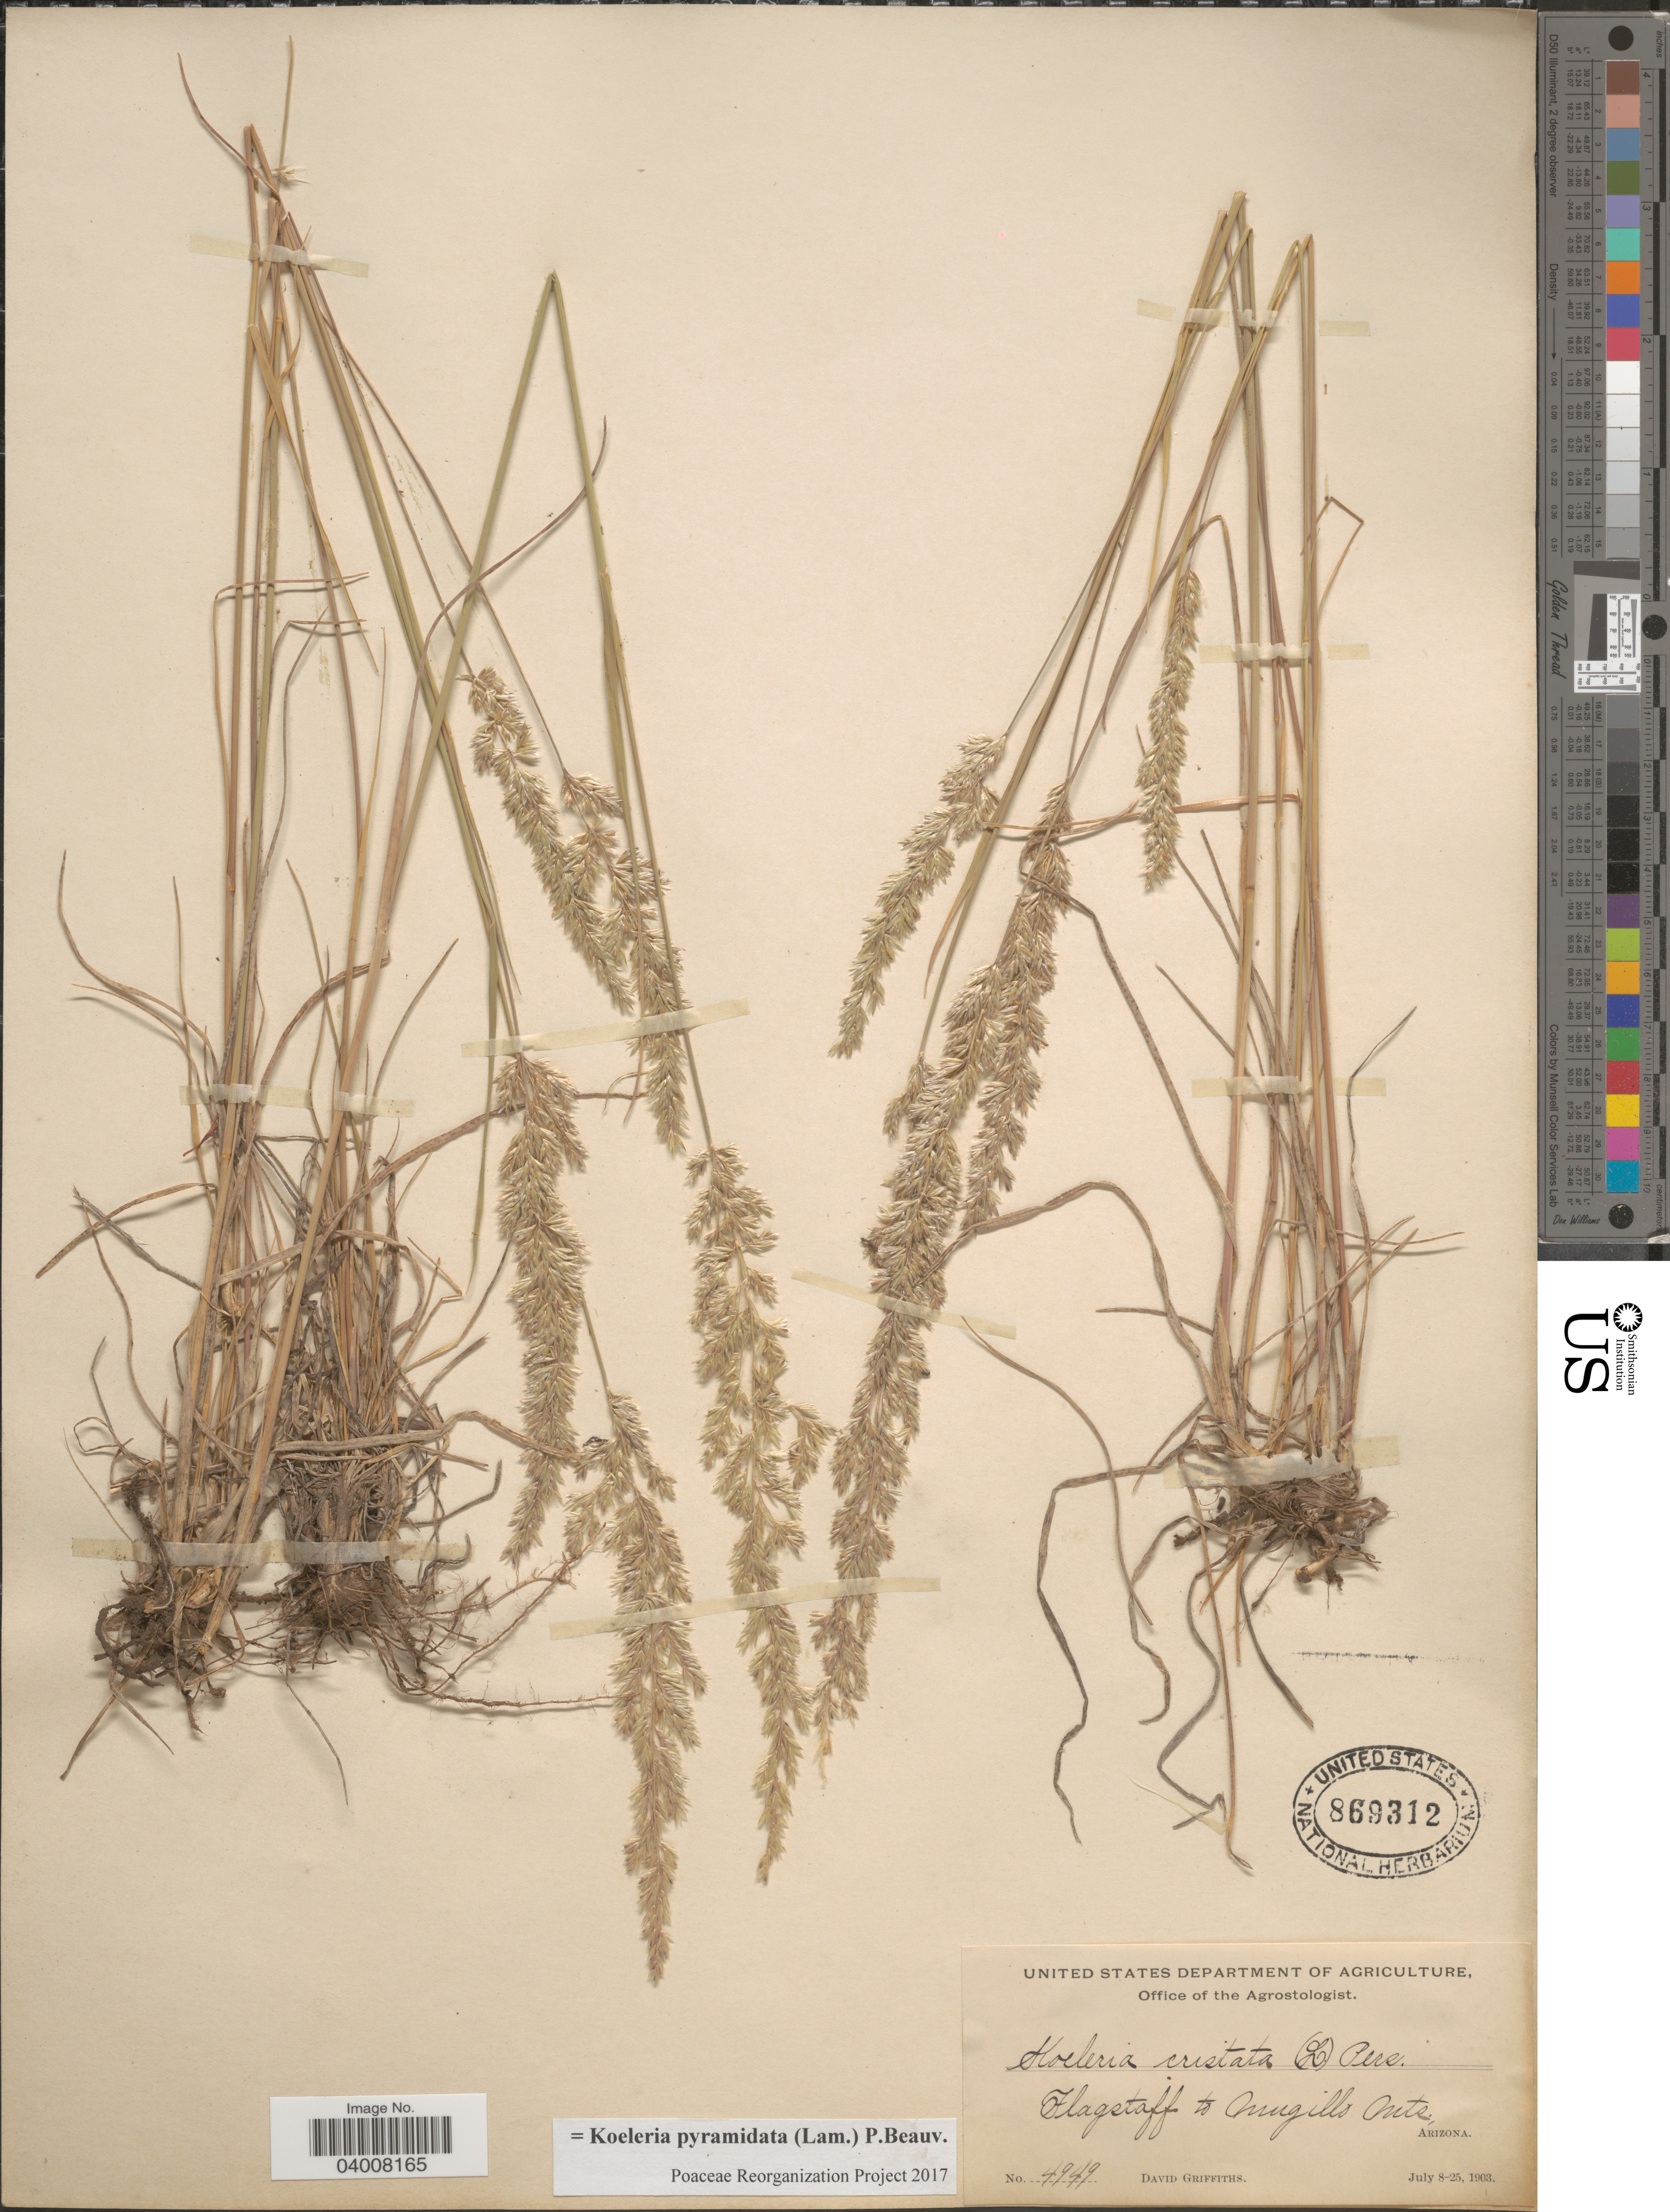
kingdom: Plantae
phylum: Tracheophyta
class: Liliopsida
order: Poales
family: Poaceae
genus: Koeleria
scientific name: Koeleria pyramidata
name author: (Lam.) P. Beauv.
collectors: D. Griffiths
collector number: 4949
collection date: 1903-07-08/1903-07-25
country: United States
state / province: Arizona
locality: Flagstaff to Mugillo Mts.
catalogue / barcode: US 869312